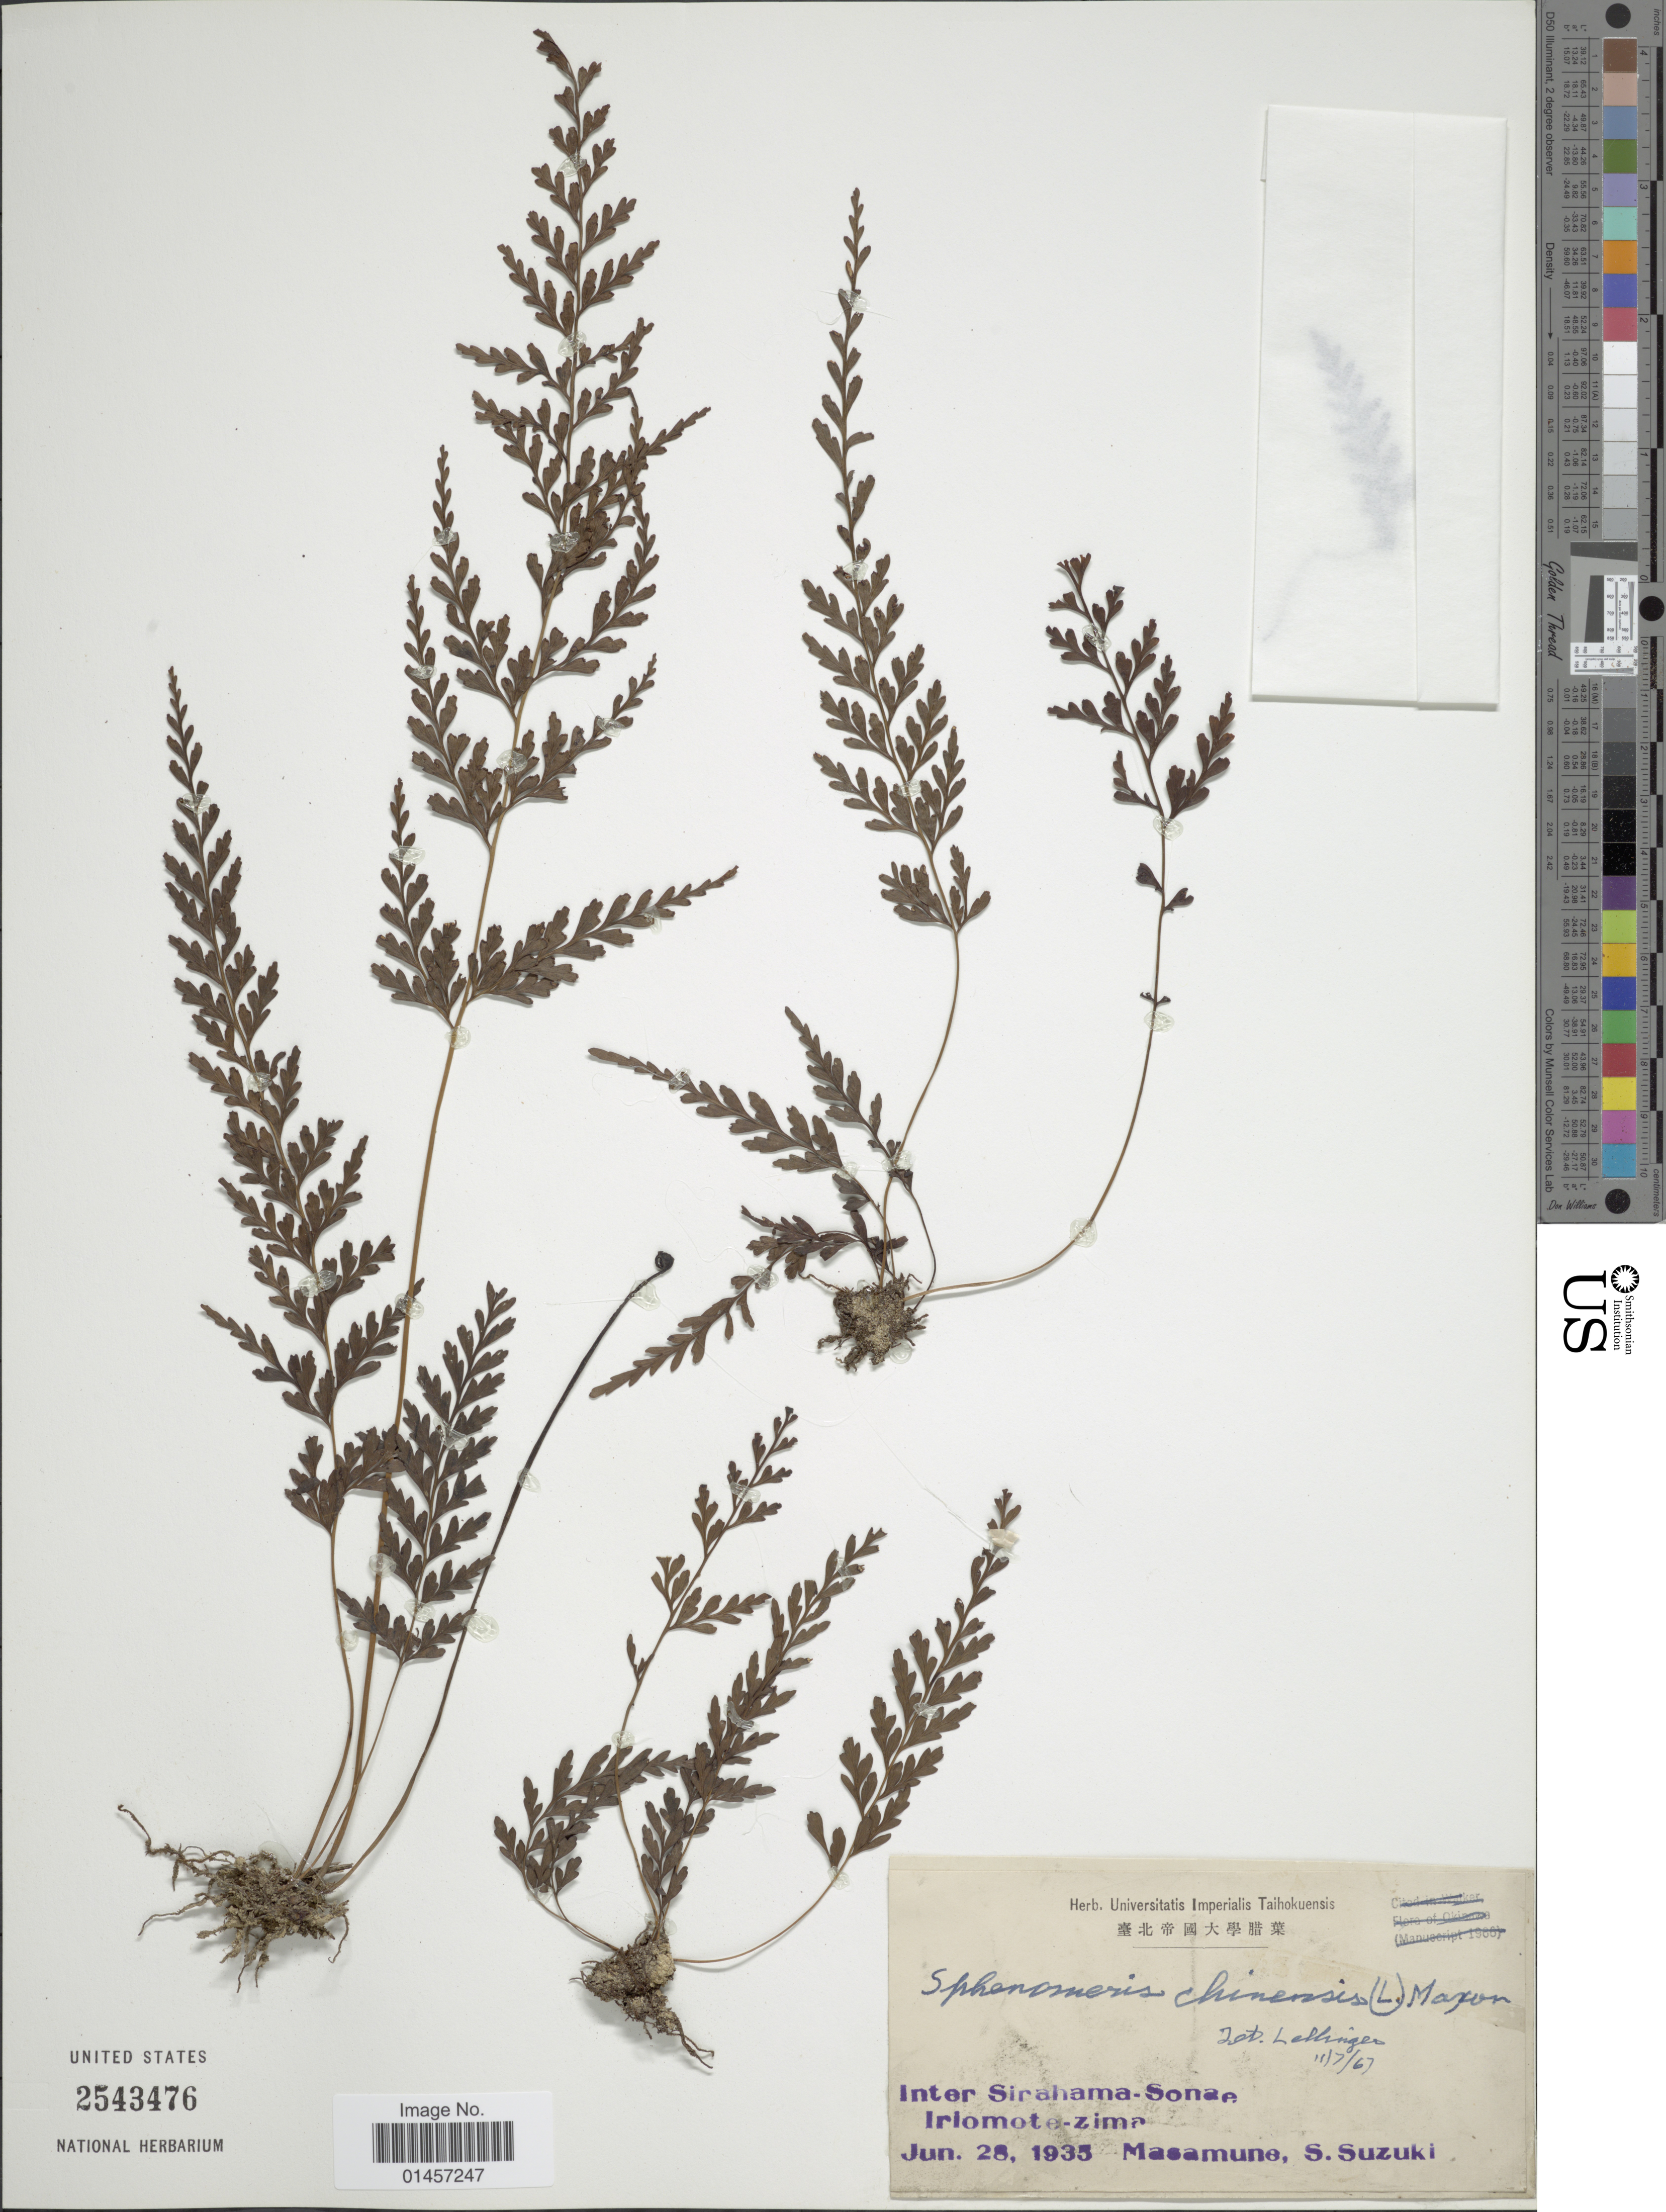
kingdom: Plantae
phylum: Tracheophyta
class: Polypodiopsida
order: Polypodiales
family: Lindsaeaceae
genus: Sphenomeris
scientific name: Sphenomeris chinensis var. chinensis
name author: (L.) Maxon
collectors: M. Suzuki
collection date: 1935-06-28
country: Japan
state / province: Okinawa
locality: Inter Sirahama-Sonae, Iriomote-zima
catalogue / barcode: US 2543476